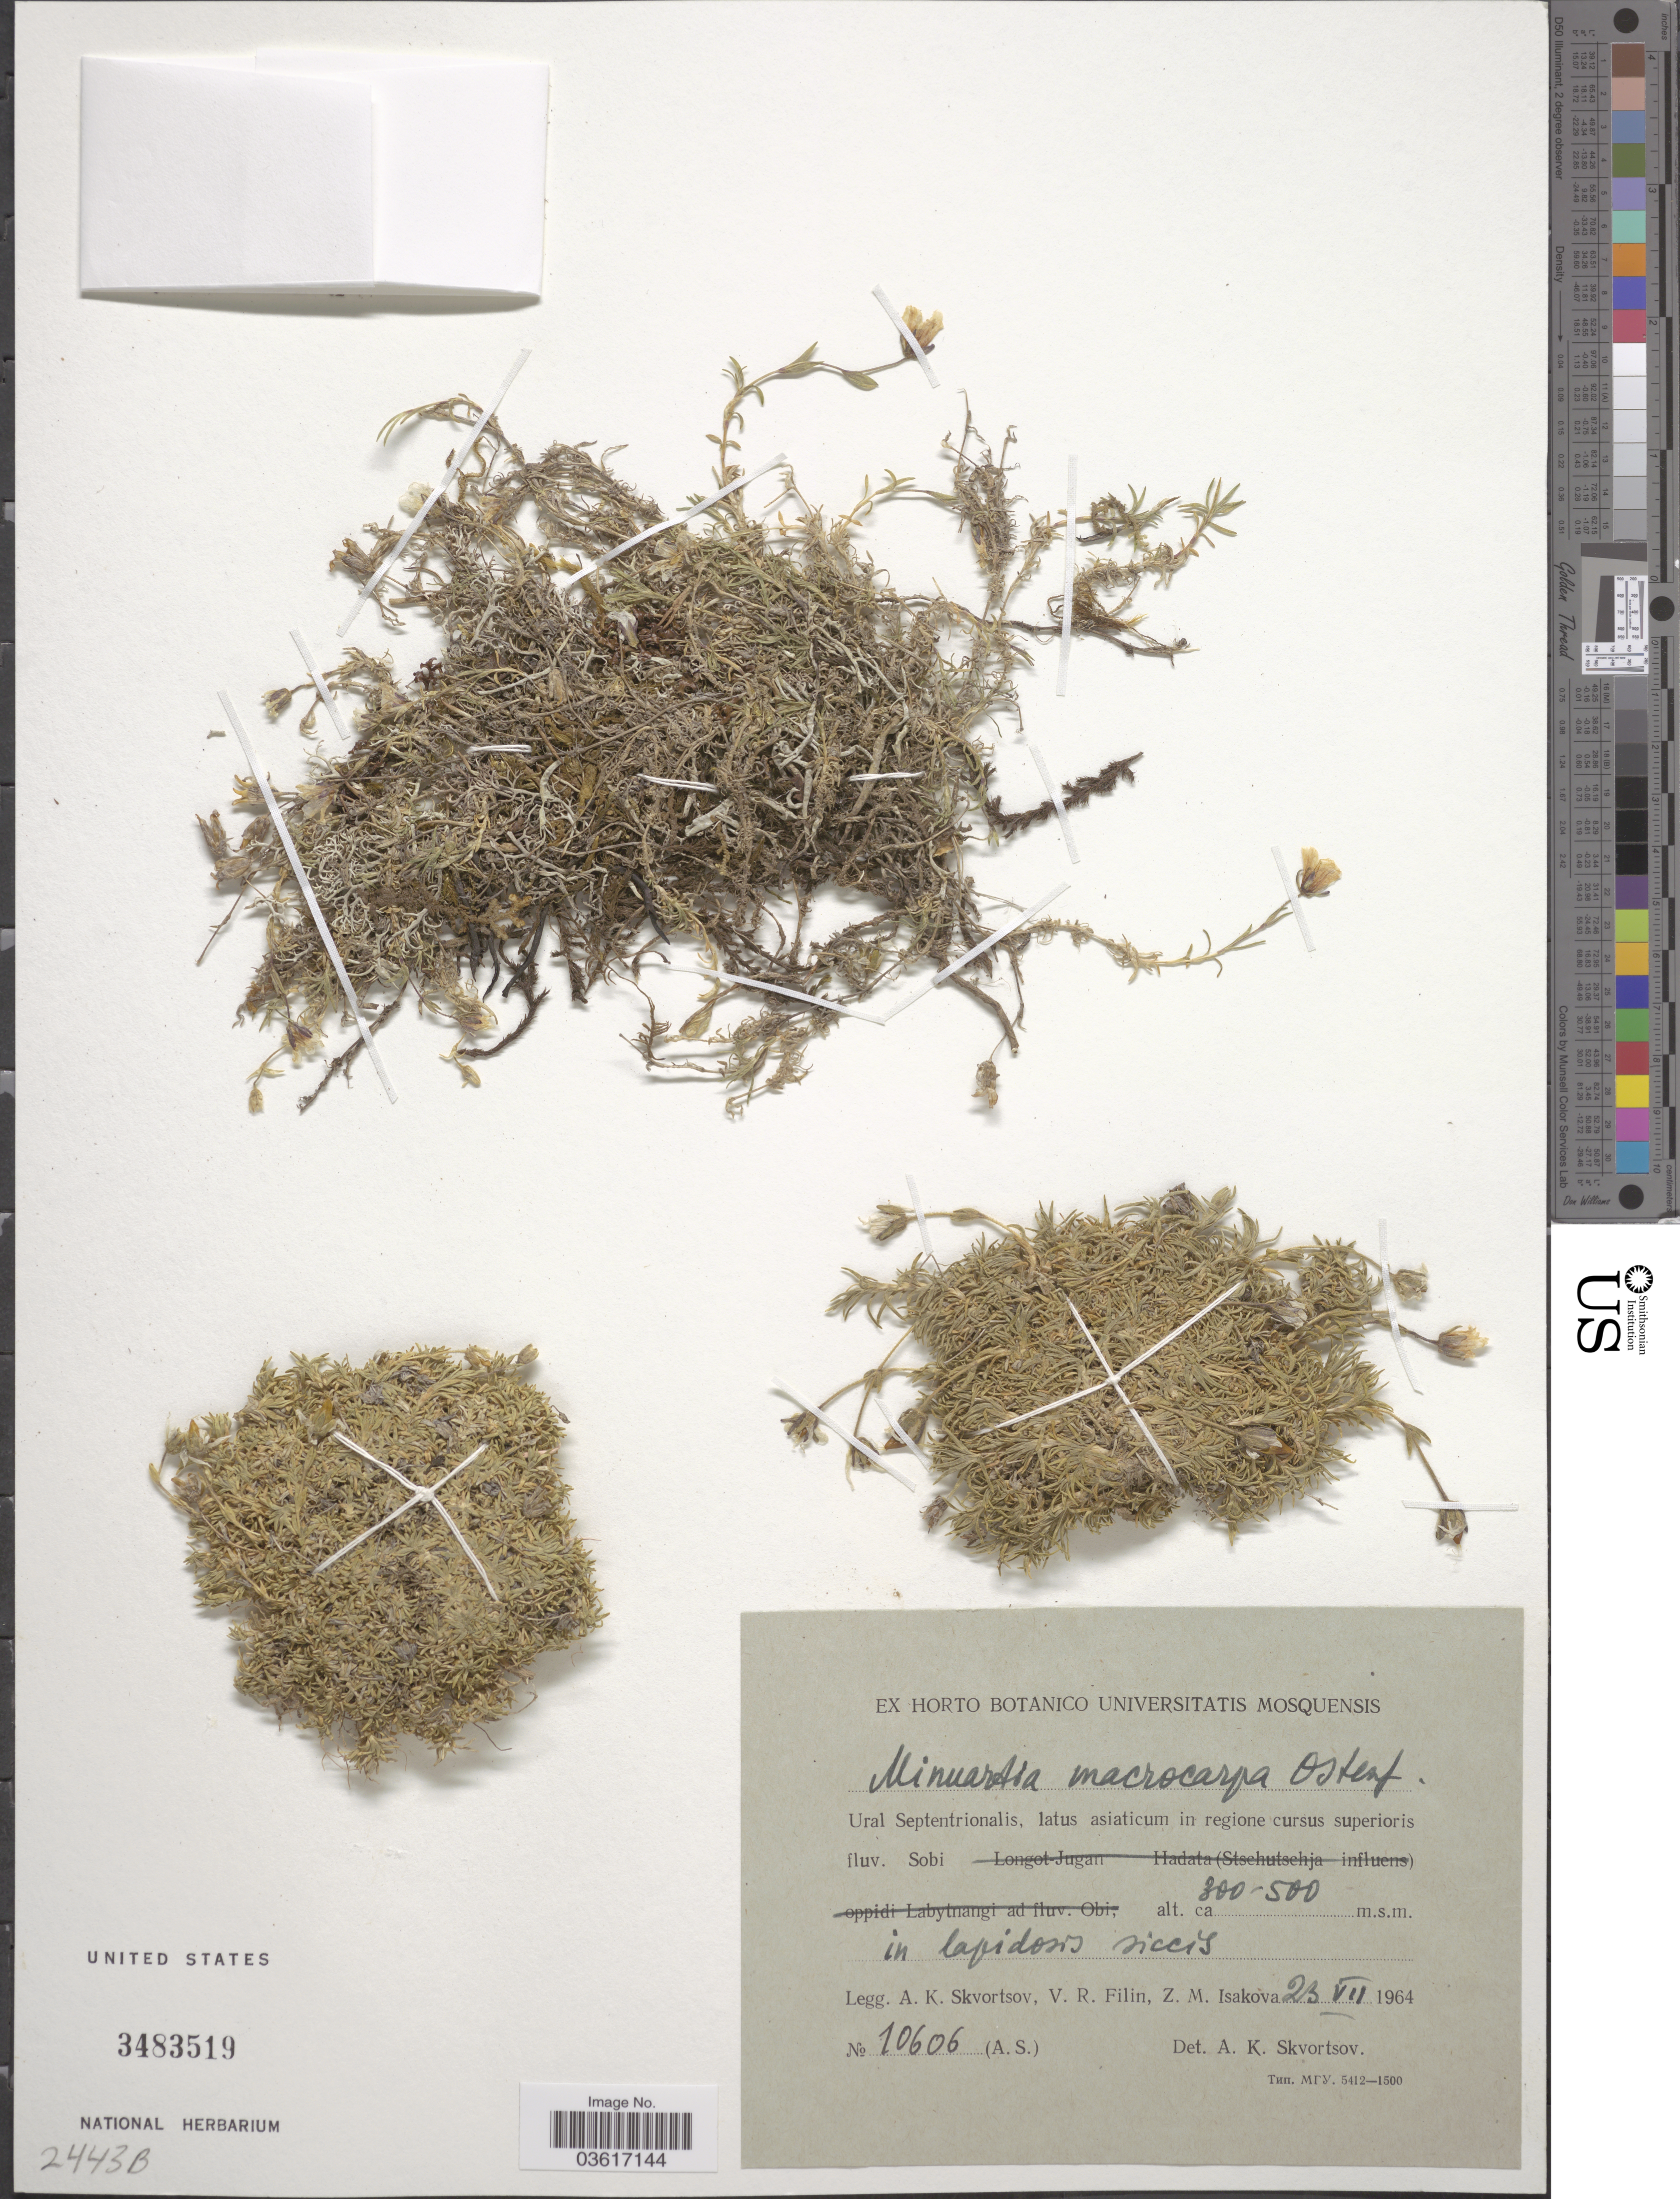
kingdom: Plantae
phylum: Tracheophyta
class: Magnoliopsida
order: Caryophyllales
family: Caryophyllaceae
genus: Pseudocherleria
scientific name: Pseudocherleria macrocarpa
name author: (Pursh) Dillenb. & Kadereit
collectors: A. K. Skvortsov, V. Filin & Z. Isakova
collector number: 10606(A.S.)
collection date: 1964-07-23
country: Russian Federation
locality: Ural Septentrionalis, latus asiaticum in regione cursus superioris fluv. Sobi in lapidosis siccis.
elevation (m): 300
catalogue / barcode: US 3483519